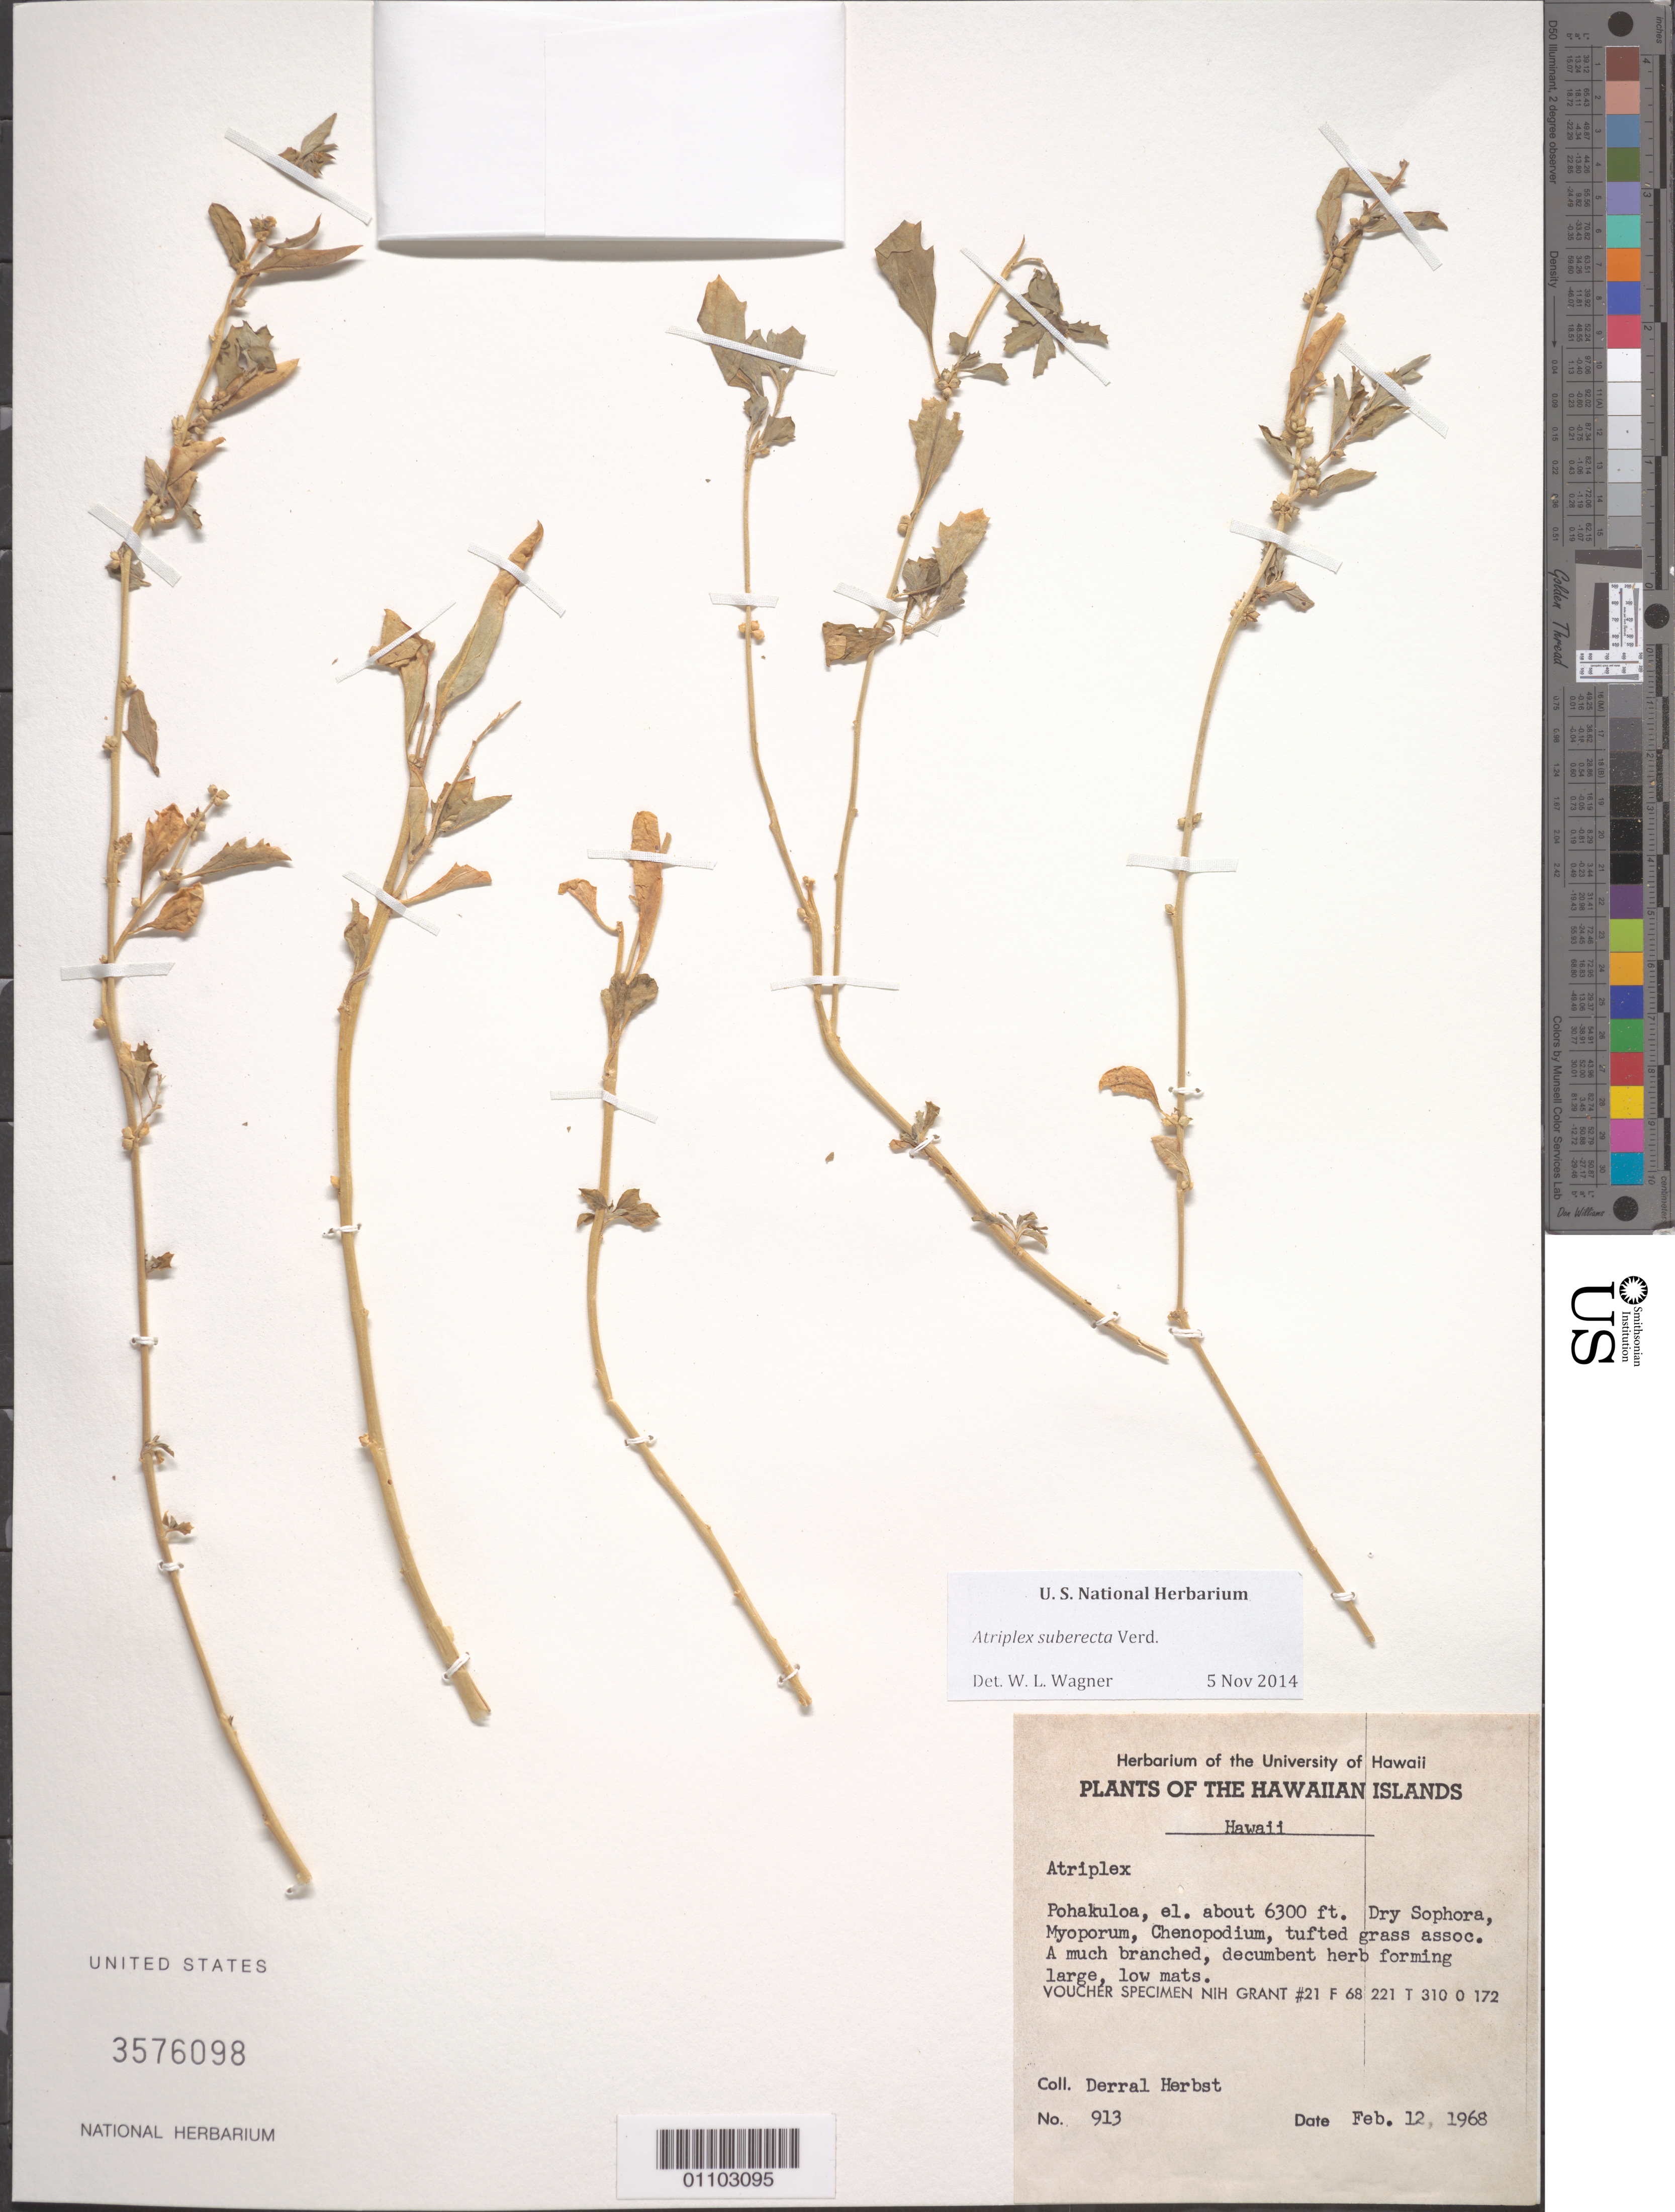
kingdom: Plantae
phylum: Tracheophyta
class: Magnoliopsida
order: Caryophyllales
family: Amaranthaceae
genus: Atriplex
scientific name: Atriplex sp.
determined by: Wagner, W. L., (BOT), Smithsonian Institution - National Museum of Natural History (UNITED STATES)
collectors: D. R. Herbst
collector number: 913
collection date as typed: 12 Feb 1968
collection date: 1968-02-12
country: United States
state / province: Hawaii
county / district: Hawaii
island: Hawaii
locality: Pohakuloa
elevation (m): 1920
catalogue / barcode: US 3576098